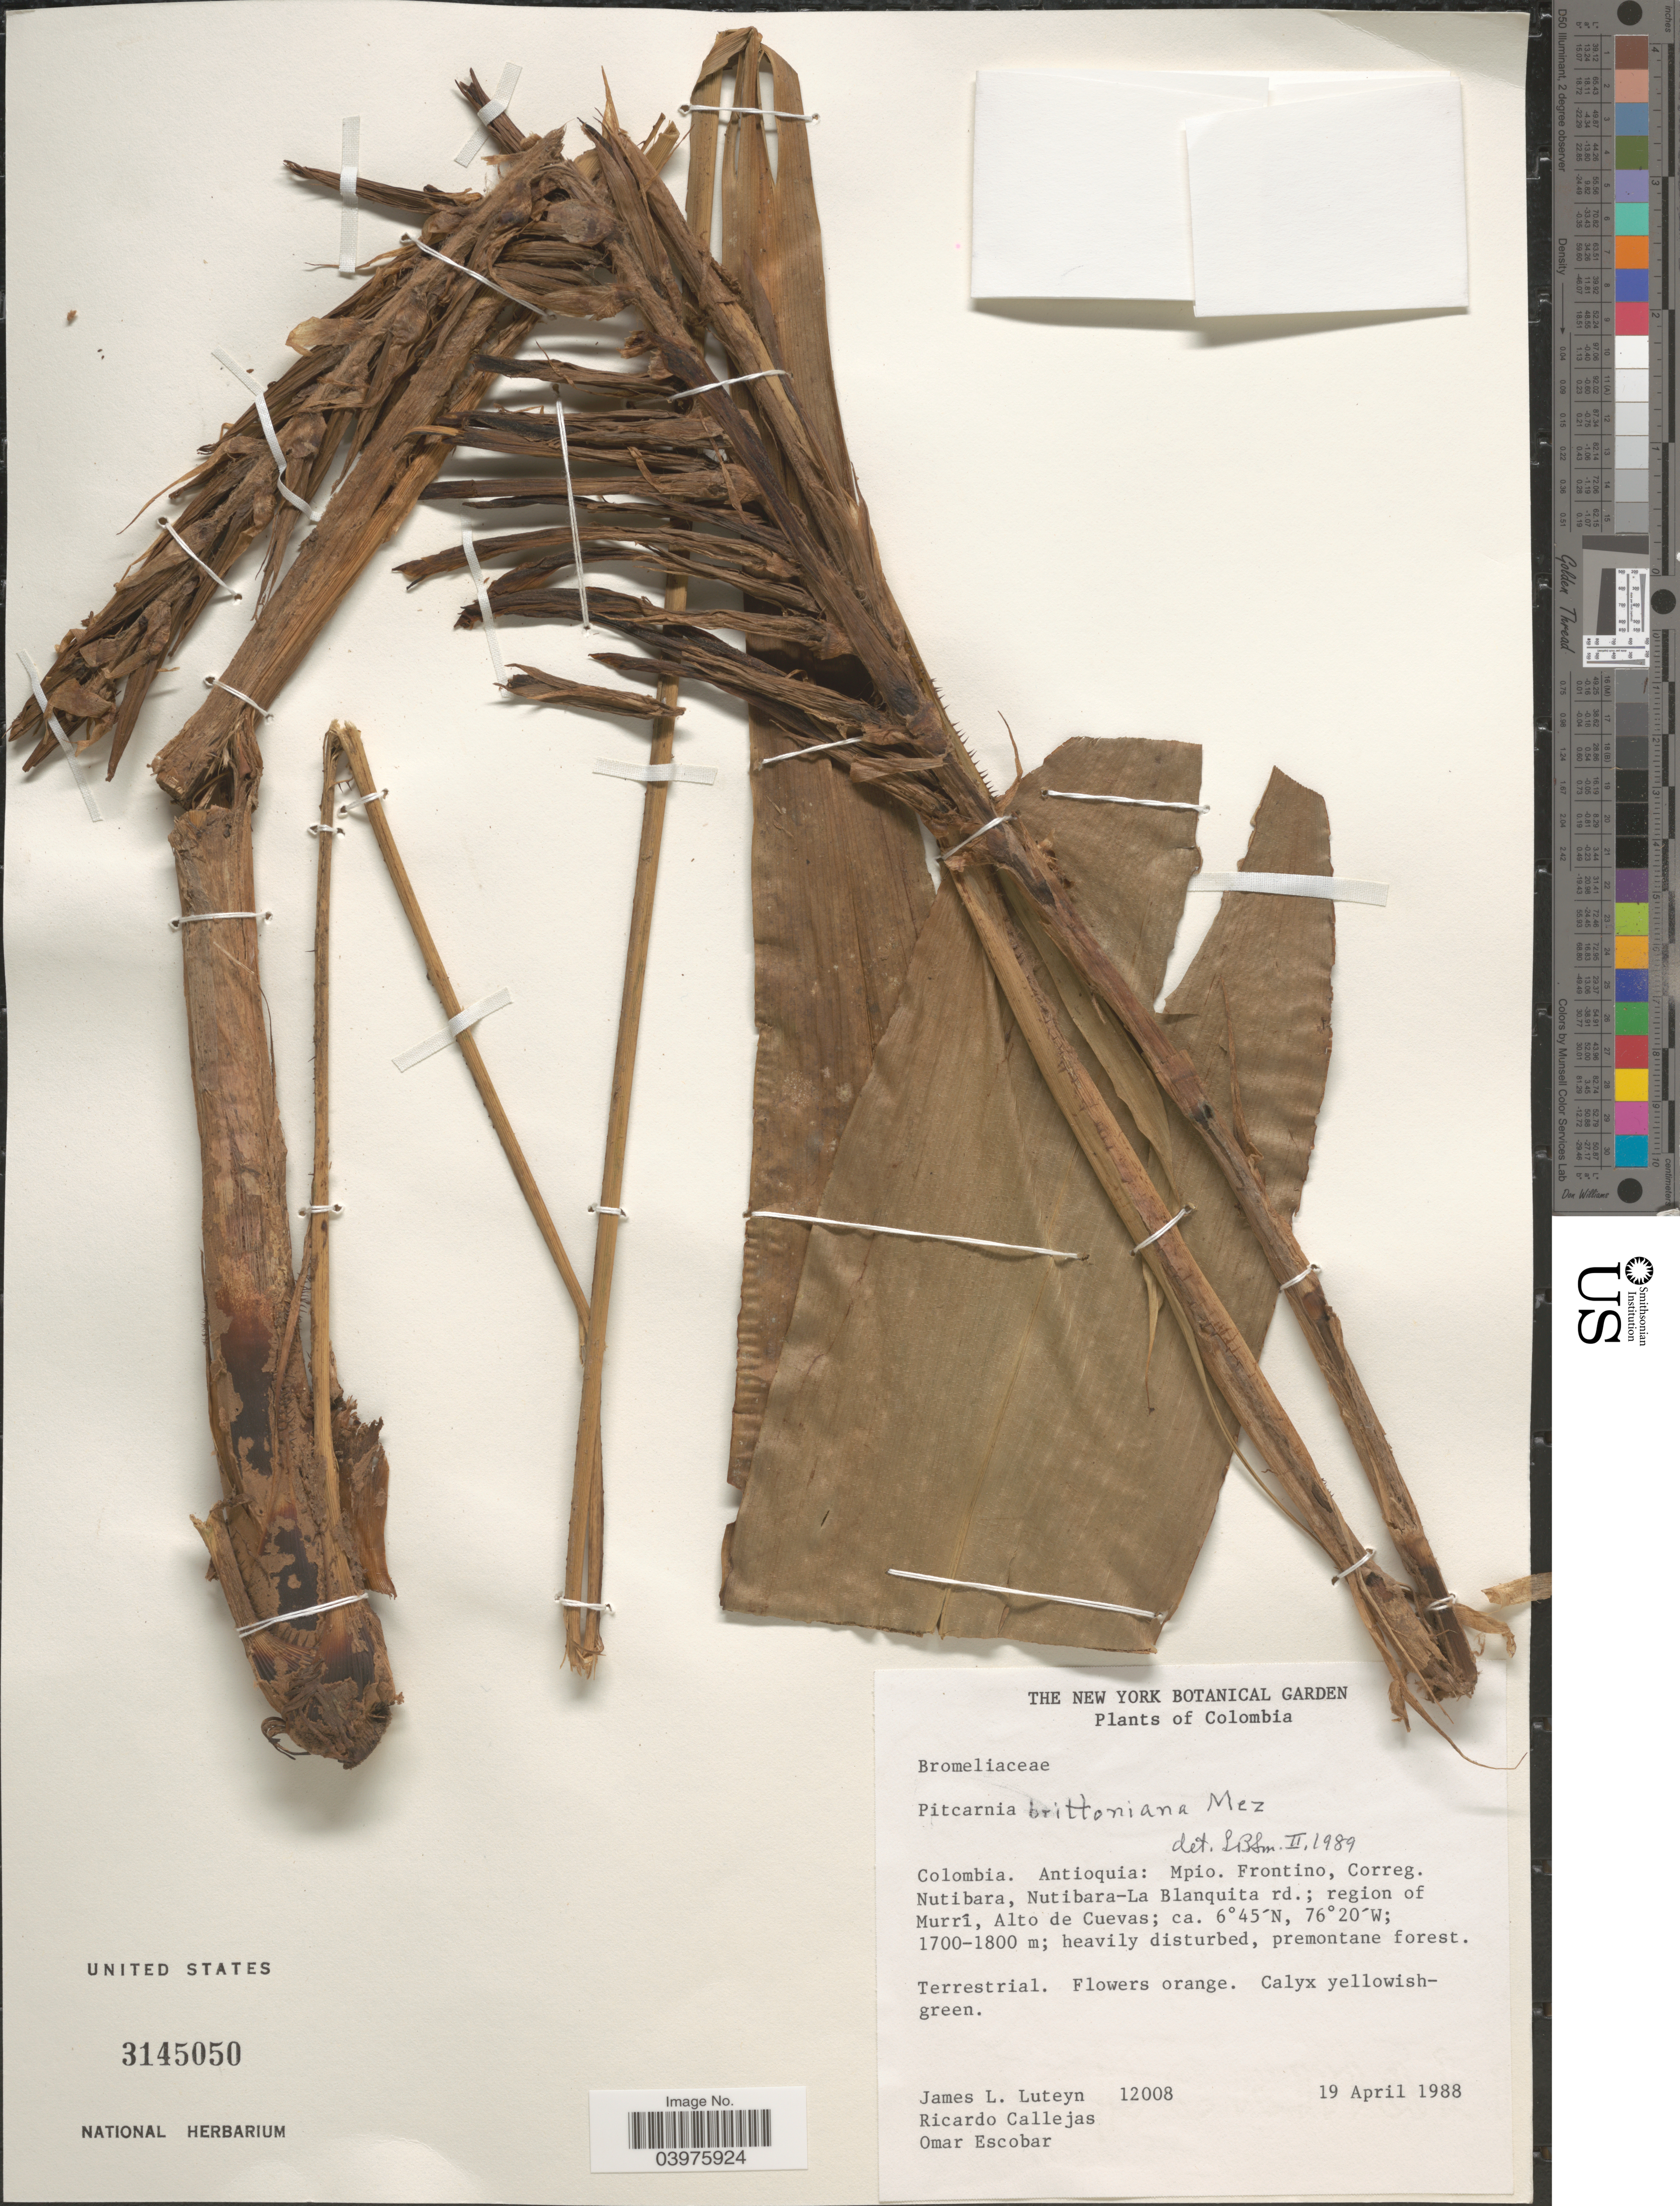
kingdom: Plantae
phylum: Tracheophyta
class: Liliopsida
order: Poales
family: Bromeliaceae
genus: Pitcairnia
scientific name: Pitcairnia brittoniana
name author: Mez in A. DC.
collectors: J. L. Luteyn, R. Callejas & O. D. Escobar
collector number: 12008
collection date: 1988-04-19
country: Colombia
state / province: Antioquia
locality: Mpio. Frontino, Correg. Nutibara, Nutibara-La Blanquita rd.: region of Murrí, Alto de Cuevas.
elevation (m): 1700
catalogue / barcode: US 3145050